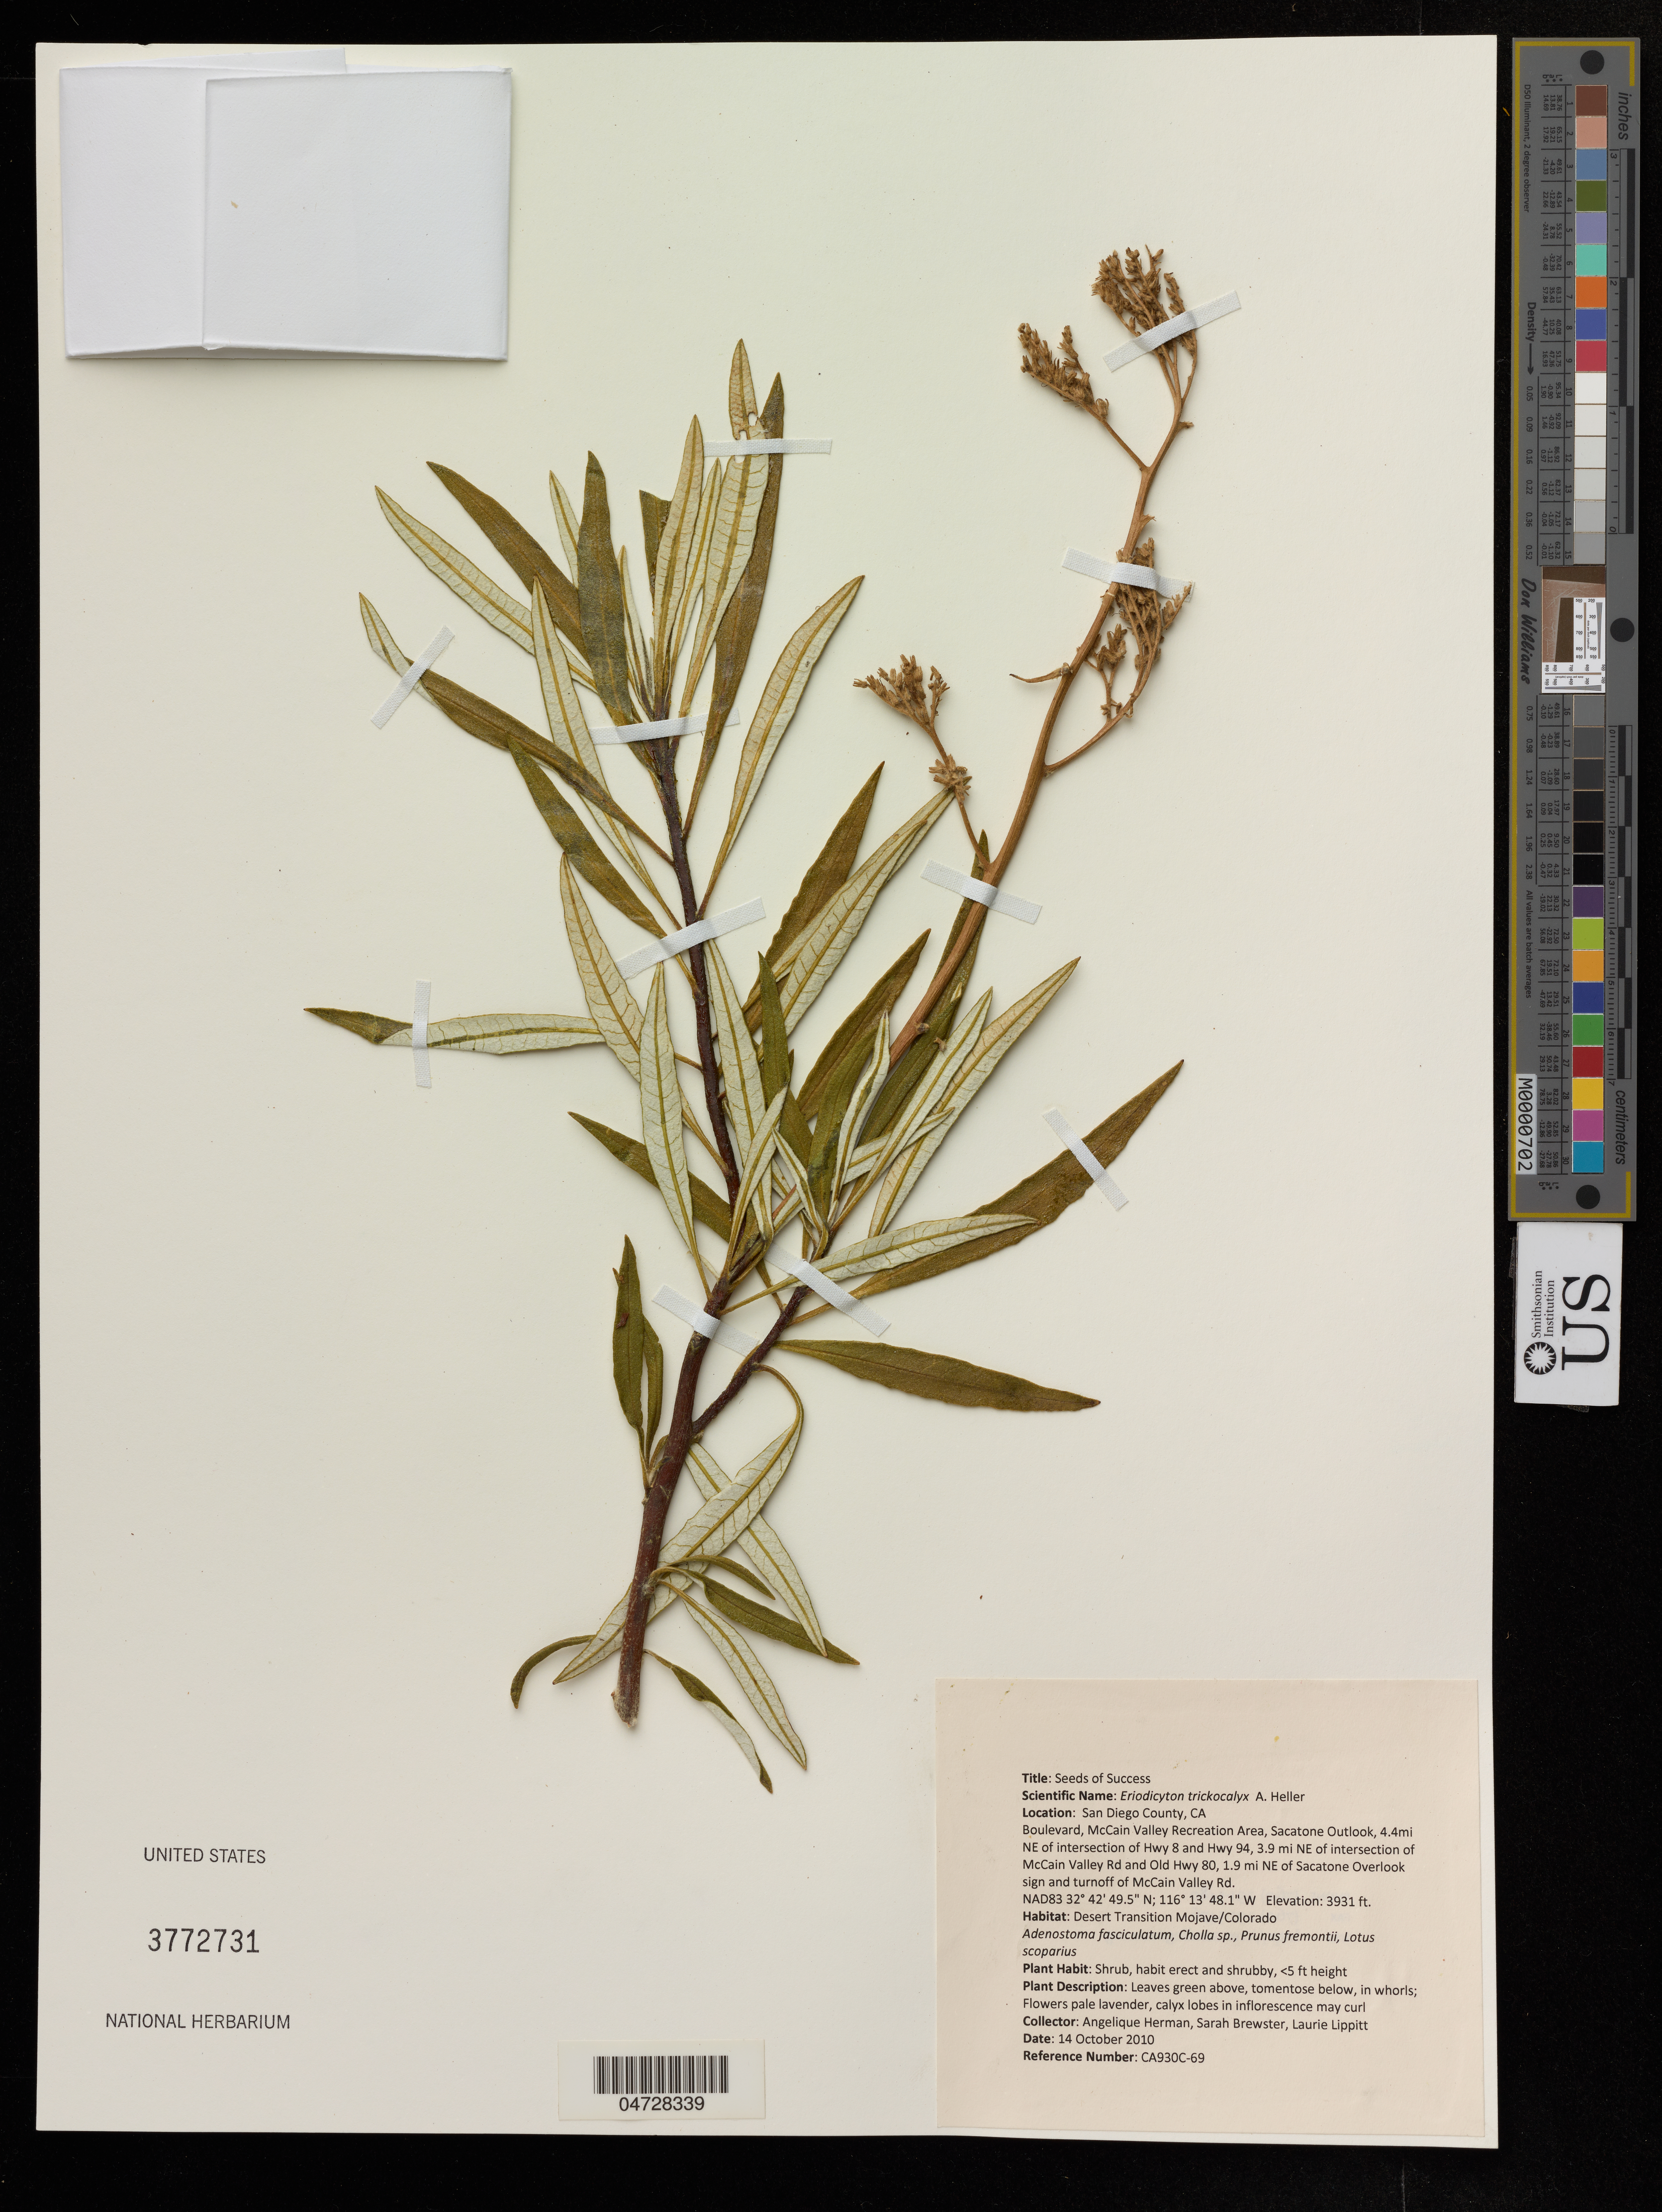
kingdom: Plantae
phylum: Tracheophyta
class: Magnoliopsida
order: Boraginales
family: Namaceae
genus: Eriodictyon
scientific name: Eriodictyon trichocalyx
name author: A. Heller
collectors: A. Herman, S. Brewster & L. Lippitt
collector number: CA930C-69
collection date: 2010-10-14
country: United States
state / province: California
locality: San Diego County, Boulevard, McCain Valley Recreation Area, Sacatone Outlook, 4.4mi NE of intersection of Hwy 8 and Hwy 94, 3.9 mi NE of intersection of McCain Valley Rd and Old Hwy 80, 1.9 mi NE of Sacatone Overlook sign and turnoff of McCain Valley Rd.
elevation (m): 1198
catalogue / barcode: US 3772731